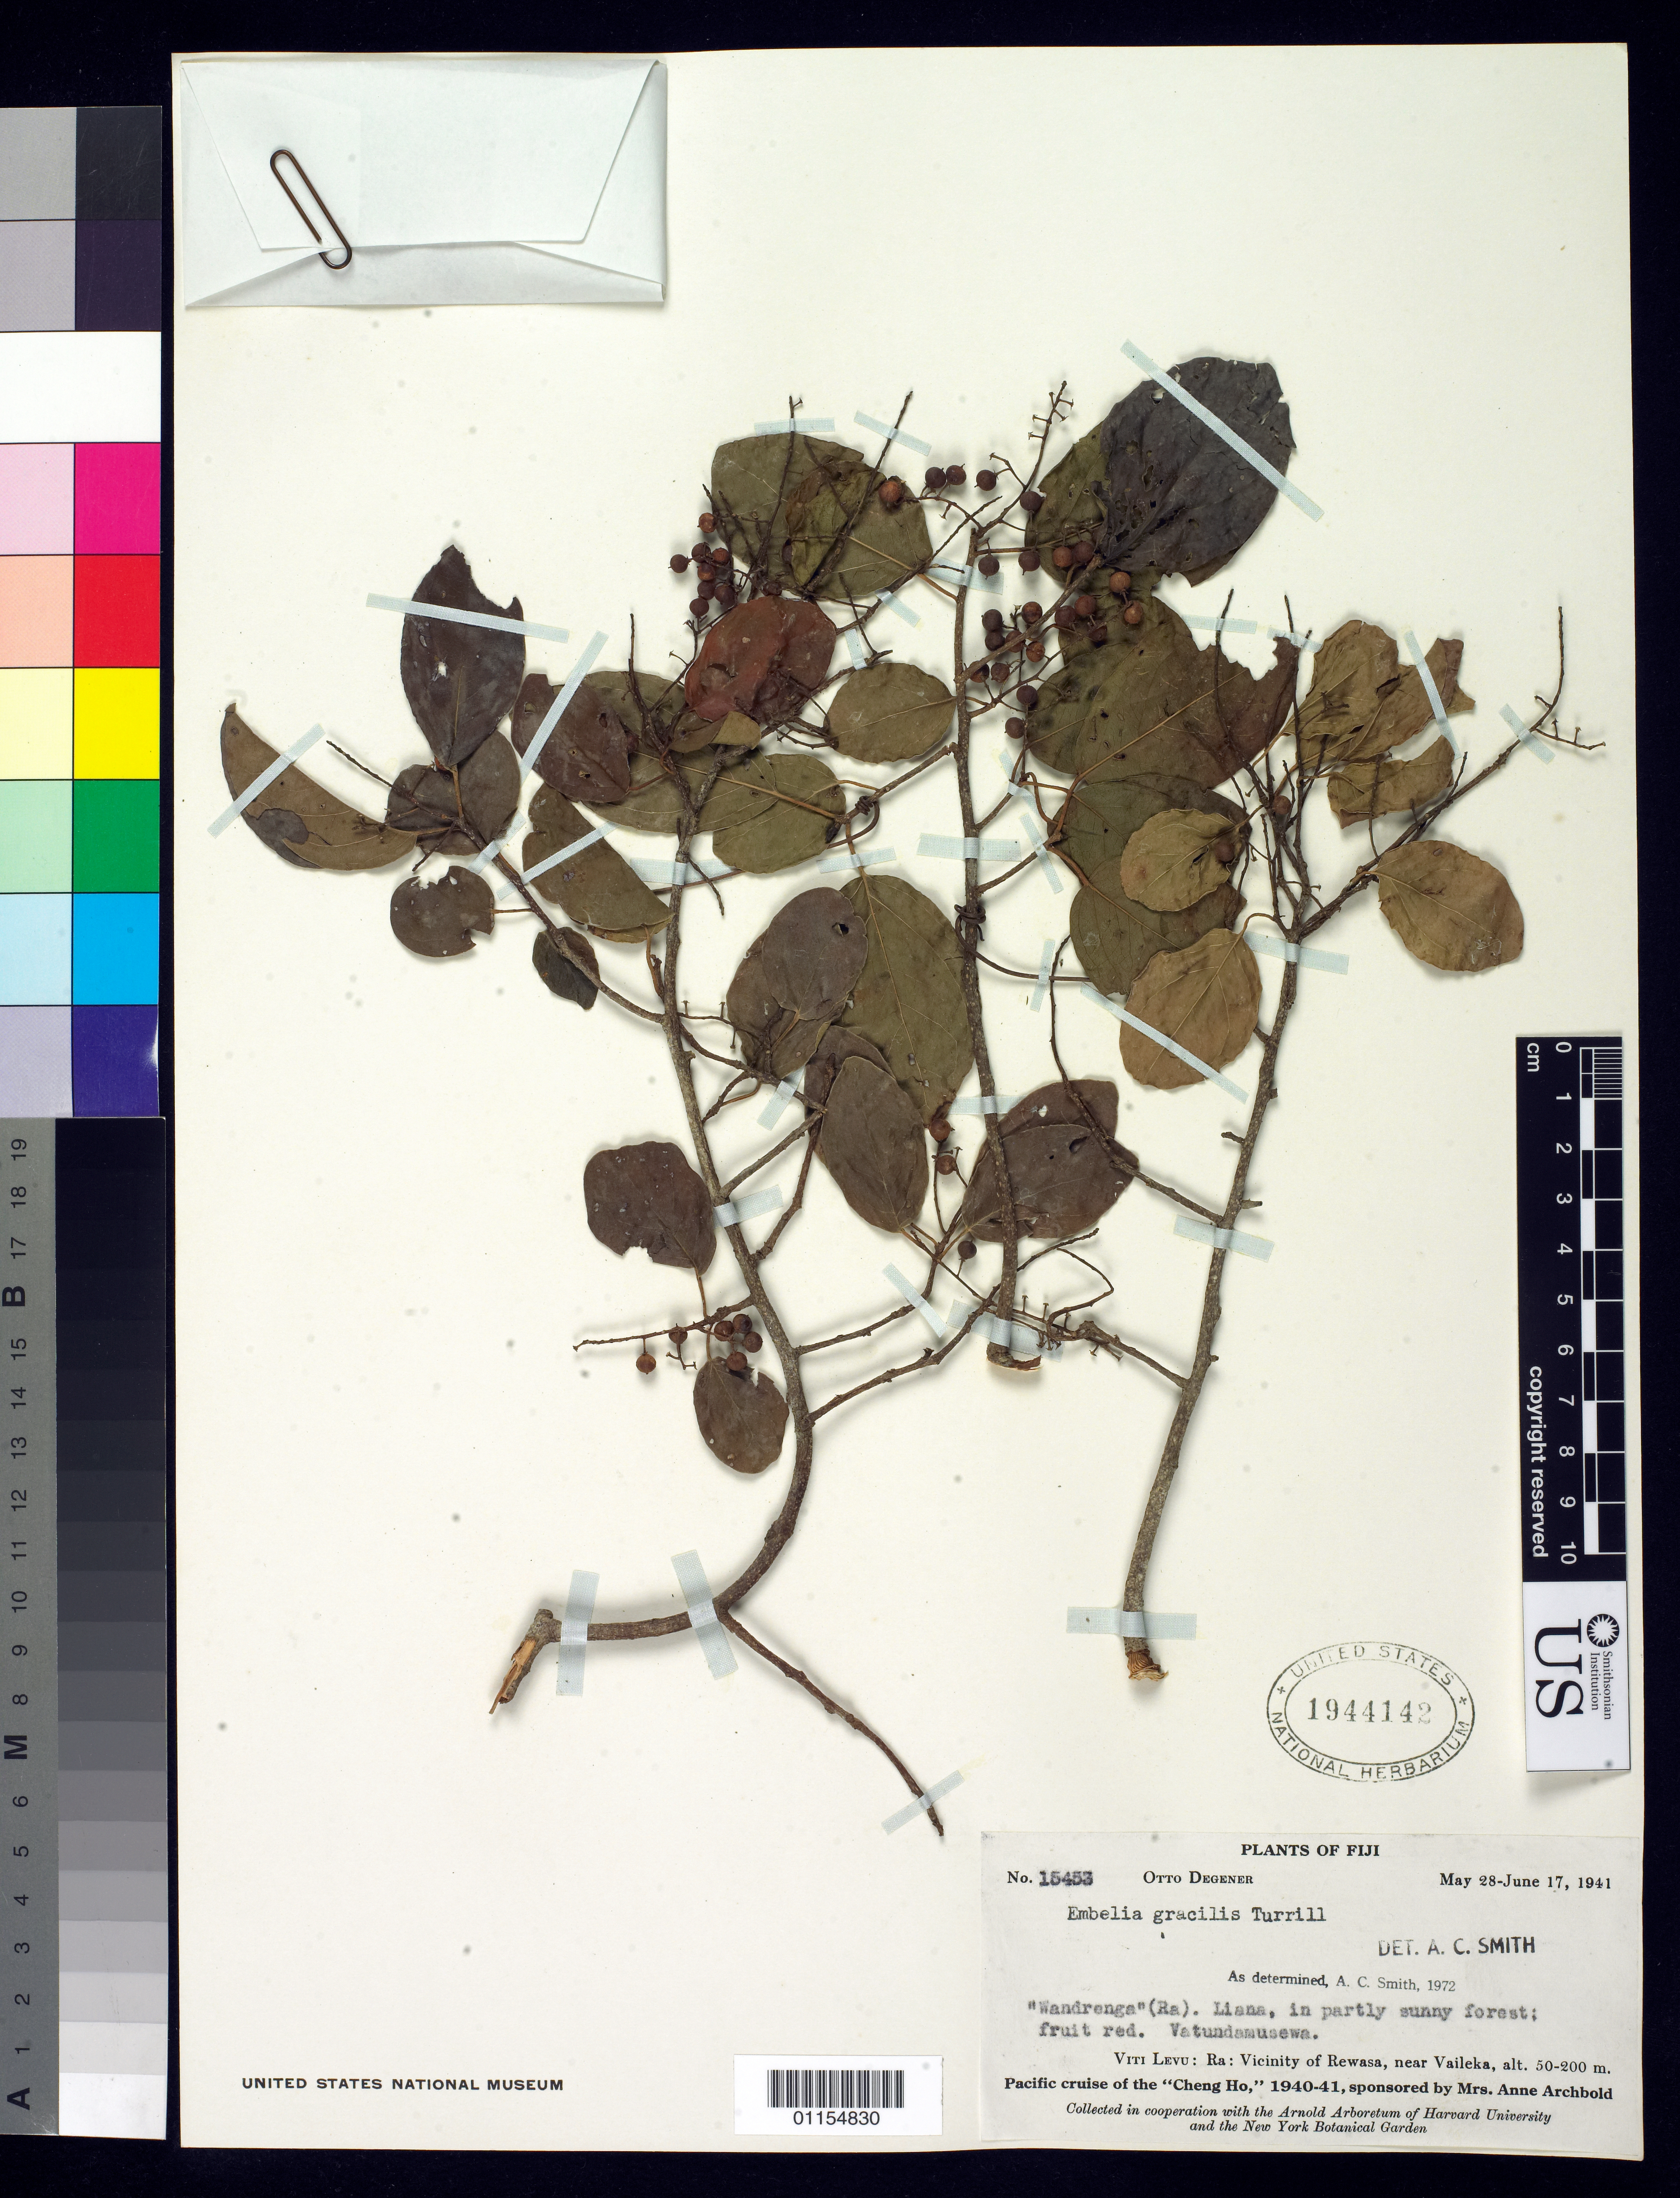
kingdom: Plantae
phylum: Tracheophyta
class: Magnoliopsida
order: Ericales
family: Primulaceae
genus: Embelia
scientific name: Embelia gracilis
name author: Turrill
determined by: Smith, A. C.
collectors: O. Degener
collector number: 15433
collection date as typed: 28 May 1941 to 17 Jun 1941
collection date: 1941-05-28/1941-06-17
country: Fiji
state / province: Western Division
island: Viti Levu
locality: Ra Prov.: vicinity of rewasa, near vaileka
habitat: partly sunny forest.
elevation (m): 50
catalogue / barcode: US 1944142